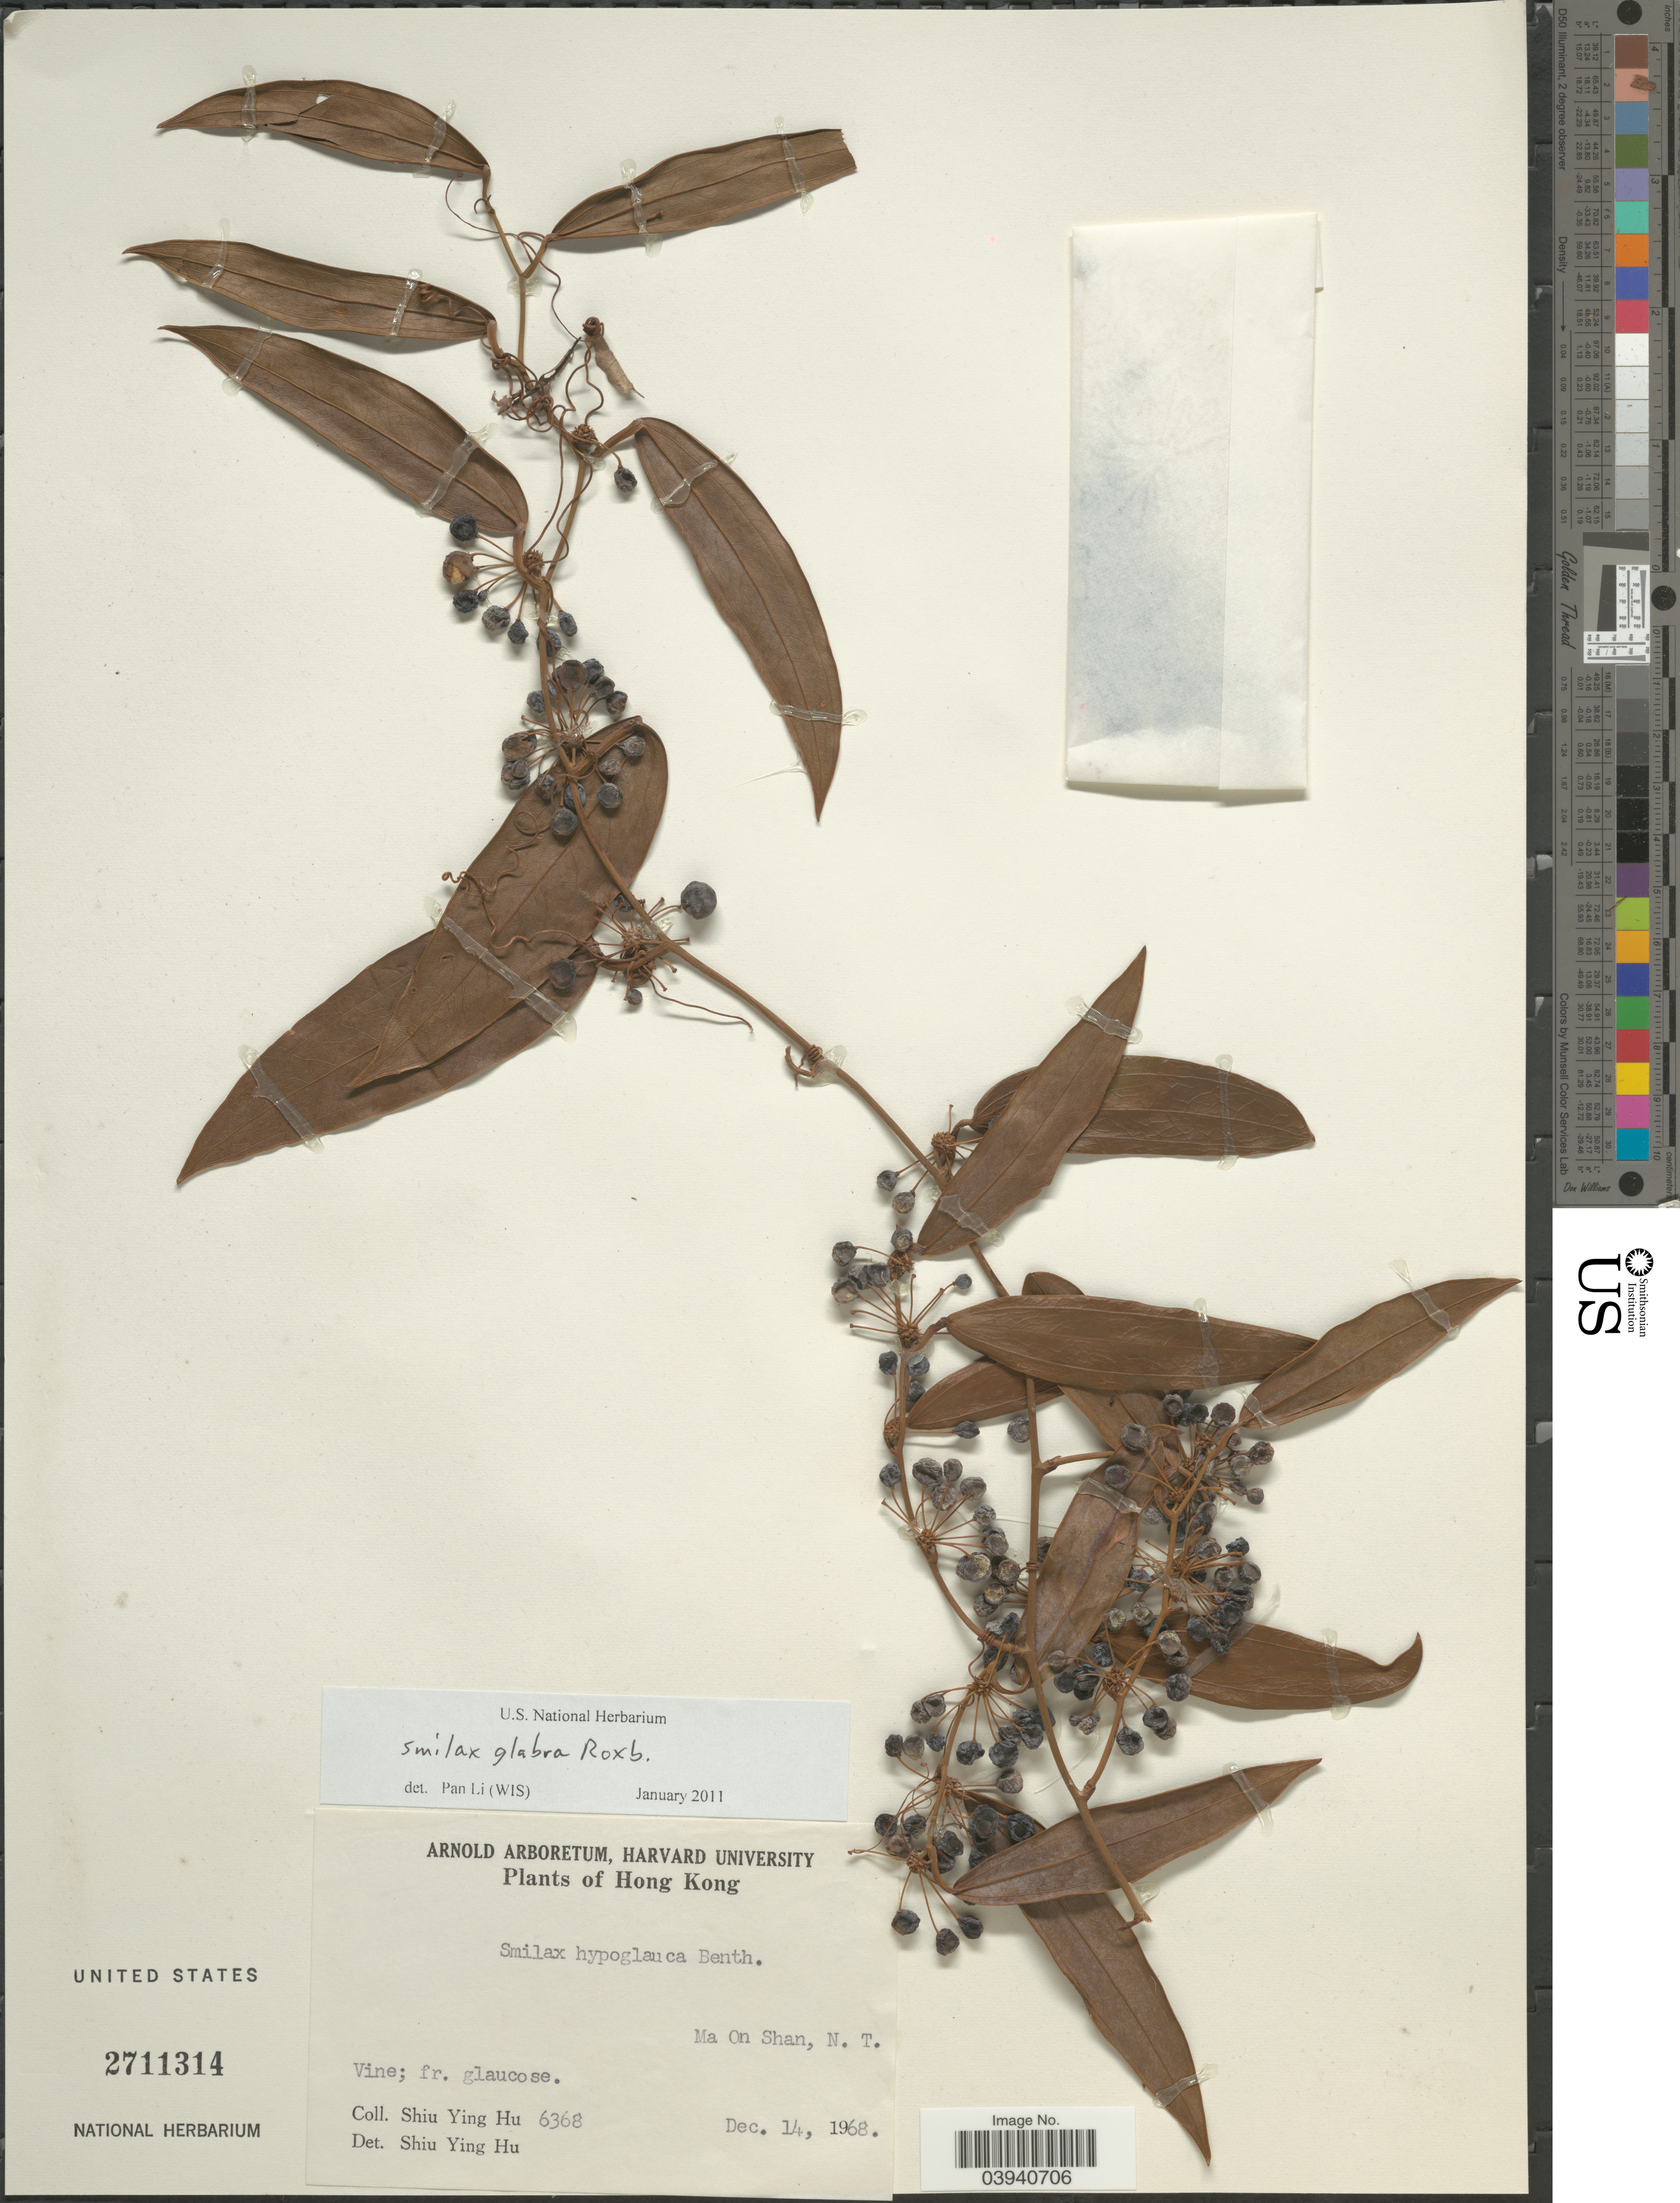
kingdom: Plantae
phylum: Tracheophyta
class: Liliopsida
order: Liliales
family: Smilacaceae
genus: Smilax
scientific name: Smilax glabra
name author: Roxb.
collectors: S. Y. Hu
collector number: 6368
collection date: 1968-12-14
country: China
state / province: Hong Kong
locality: Ma On Shan, N. T.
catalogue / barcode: US 2711314